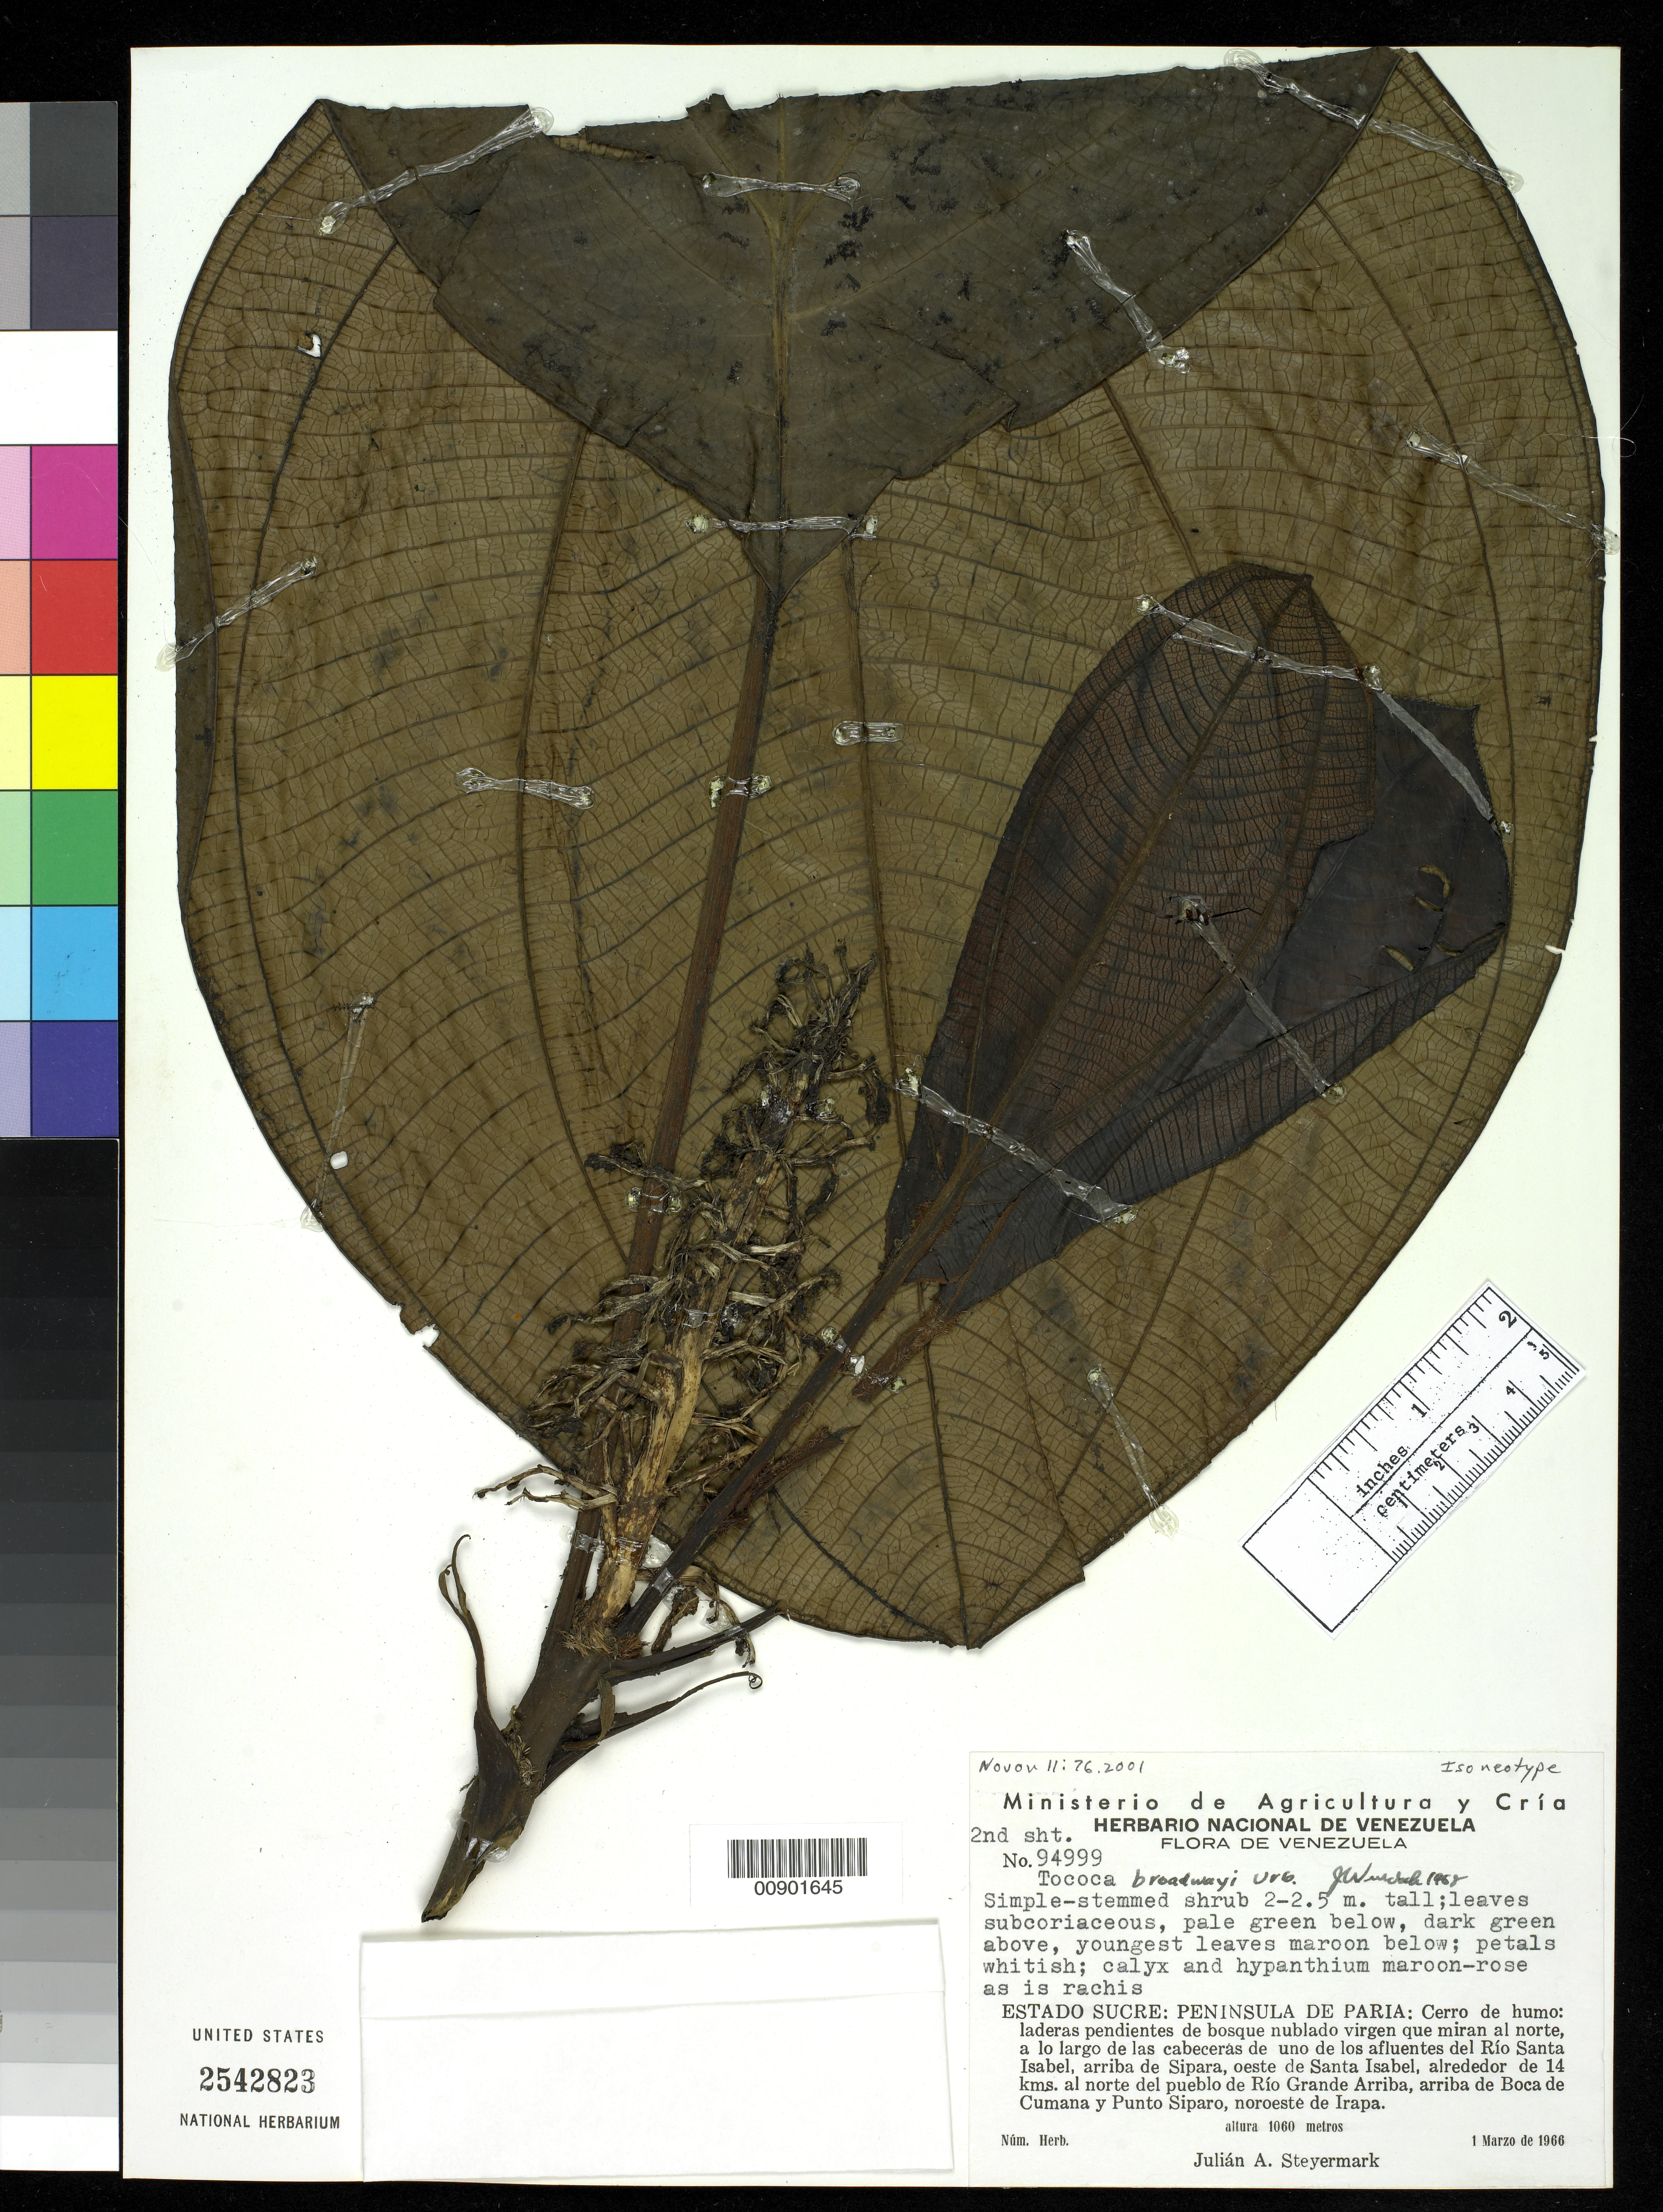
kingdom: Plantae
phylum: Tracheophyta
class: Magnoliopsida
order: Myrtales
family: Melastomataceae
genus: Tococa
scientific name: Tococa broadwayi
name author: Urb.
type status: Isoneotype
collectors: J. Steyermark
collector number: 94999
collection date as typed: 01 Mar 1966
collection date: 1966-03-01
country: Venezuela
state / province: Sucre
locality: Peninsula de Paria: Cerro de humo: laderas pendientes de bosque nublado virgen que miran al norte, a lo largo de las cabeceras de uno de los afluentes del Rio Santa Isabel, arriba de Sipara, oeste de Santa Isabel…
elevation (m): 1060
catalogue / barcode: US 2542823